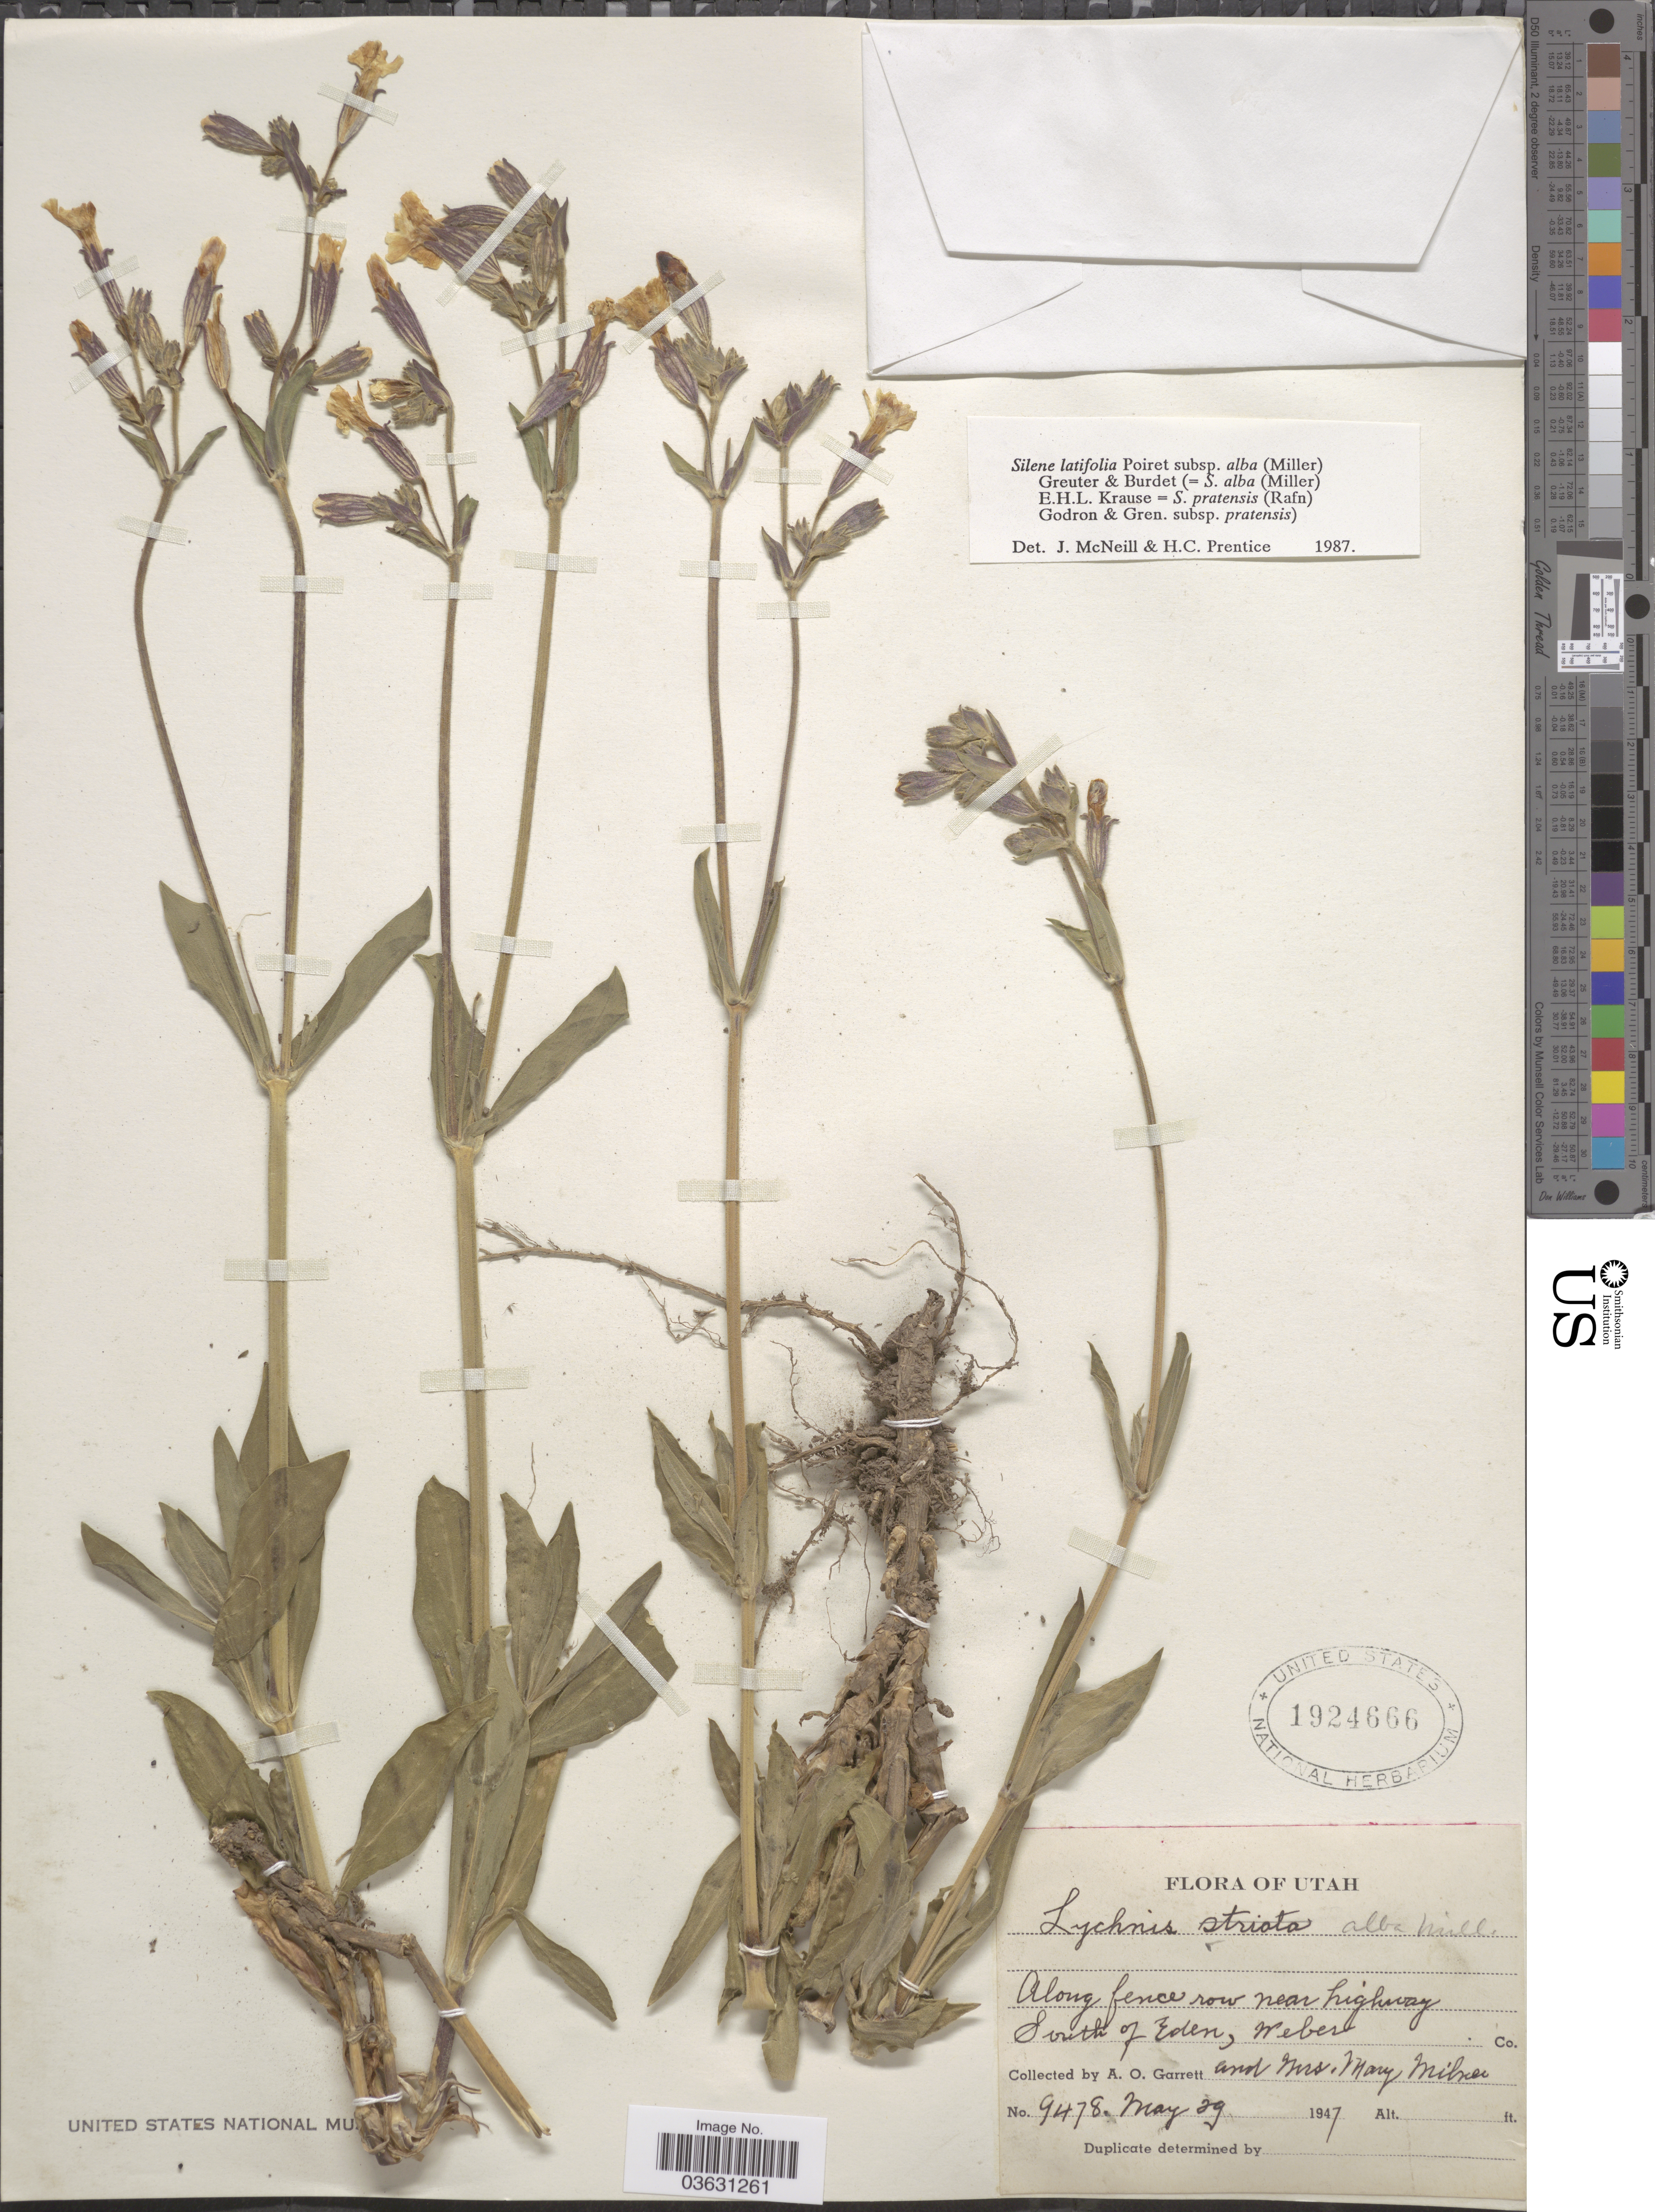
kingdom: Plantae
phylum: Tracheophyta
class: Magnoliopsida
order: Caryophyllales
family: Caryophyllaceae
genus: Silene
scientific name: Silene latifolia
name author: Poir.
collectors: A. O. Garrett & M. Milner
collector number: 9478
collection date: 1947-05-29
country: United States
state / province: Utah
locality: South of Eden, Weber Co.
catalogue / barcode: US 1924666